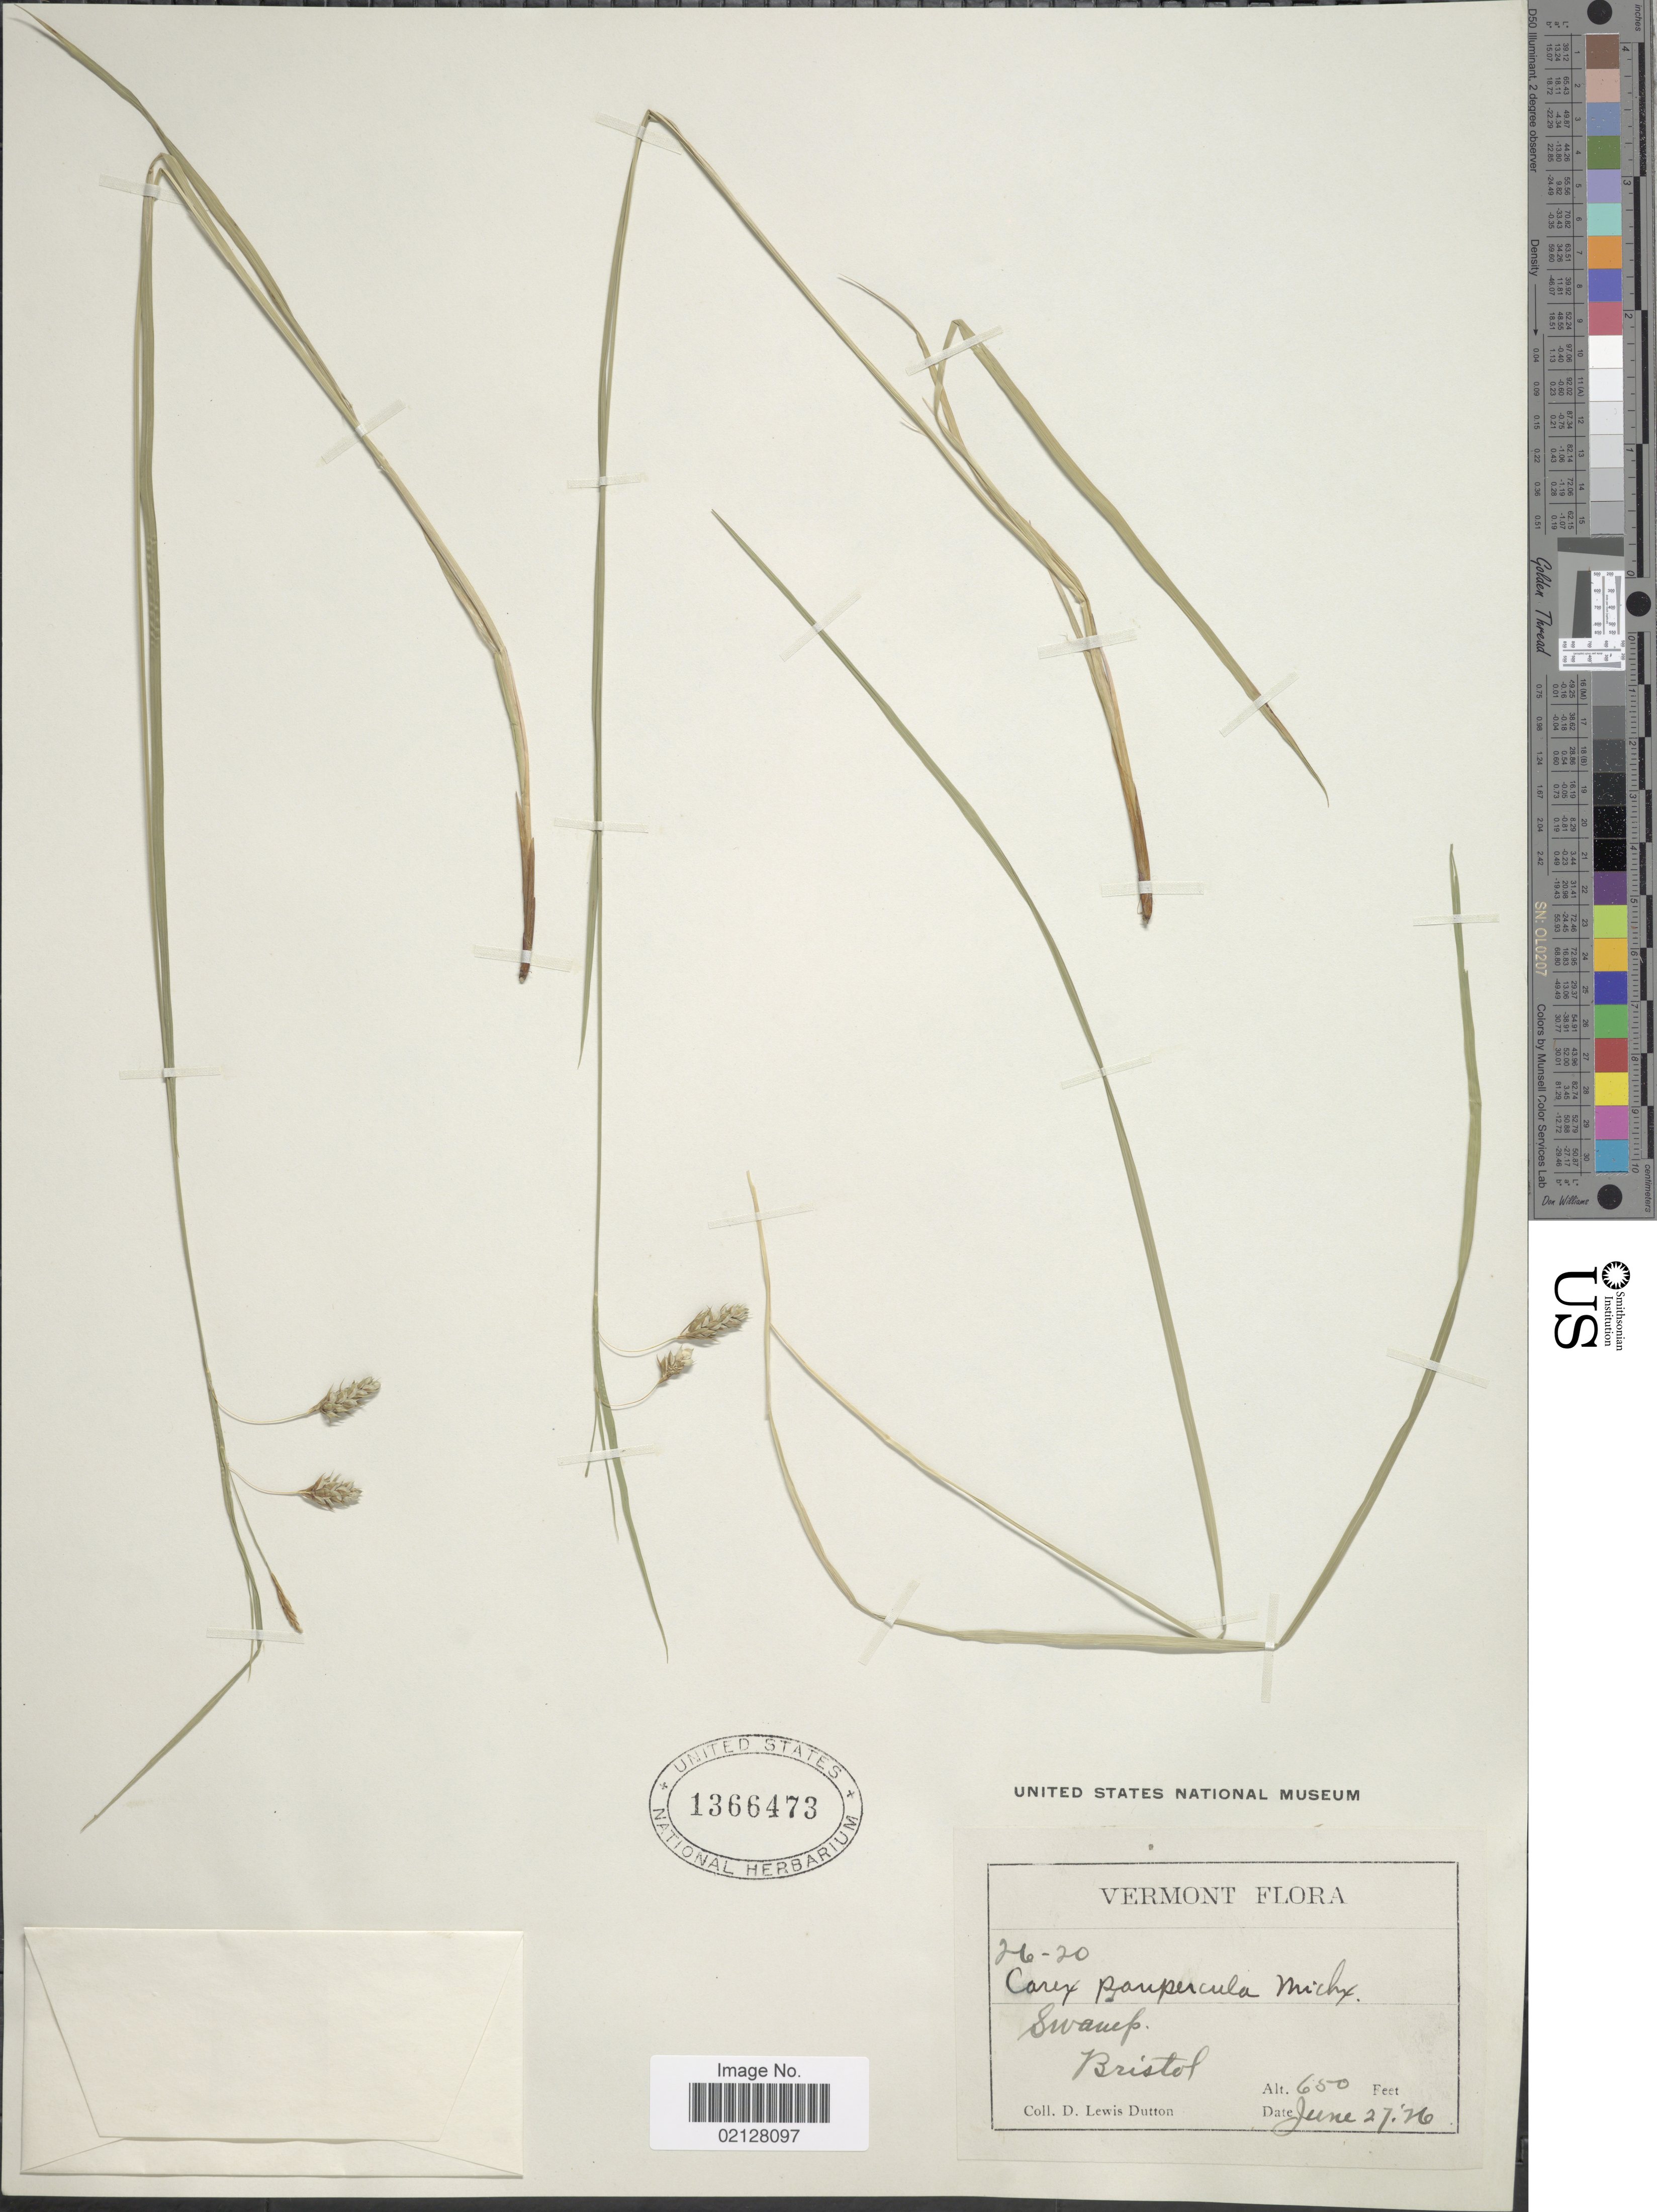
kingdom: Plantae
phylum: Tracheophyta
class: Liliopsida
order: Poales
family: Cyperaceae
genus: Carex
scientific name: Carex magellanica subsp. irrigua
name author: (Wahlenb.) Hiitonen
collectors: D. Dutton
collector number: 26-20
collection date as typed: Transcribed d/m/y: 27/6/26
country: United States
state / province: Vermont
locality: Bristol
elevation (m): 198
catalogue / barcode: US 1366473